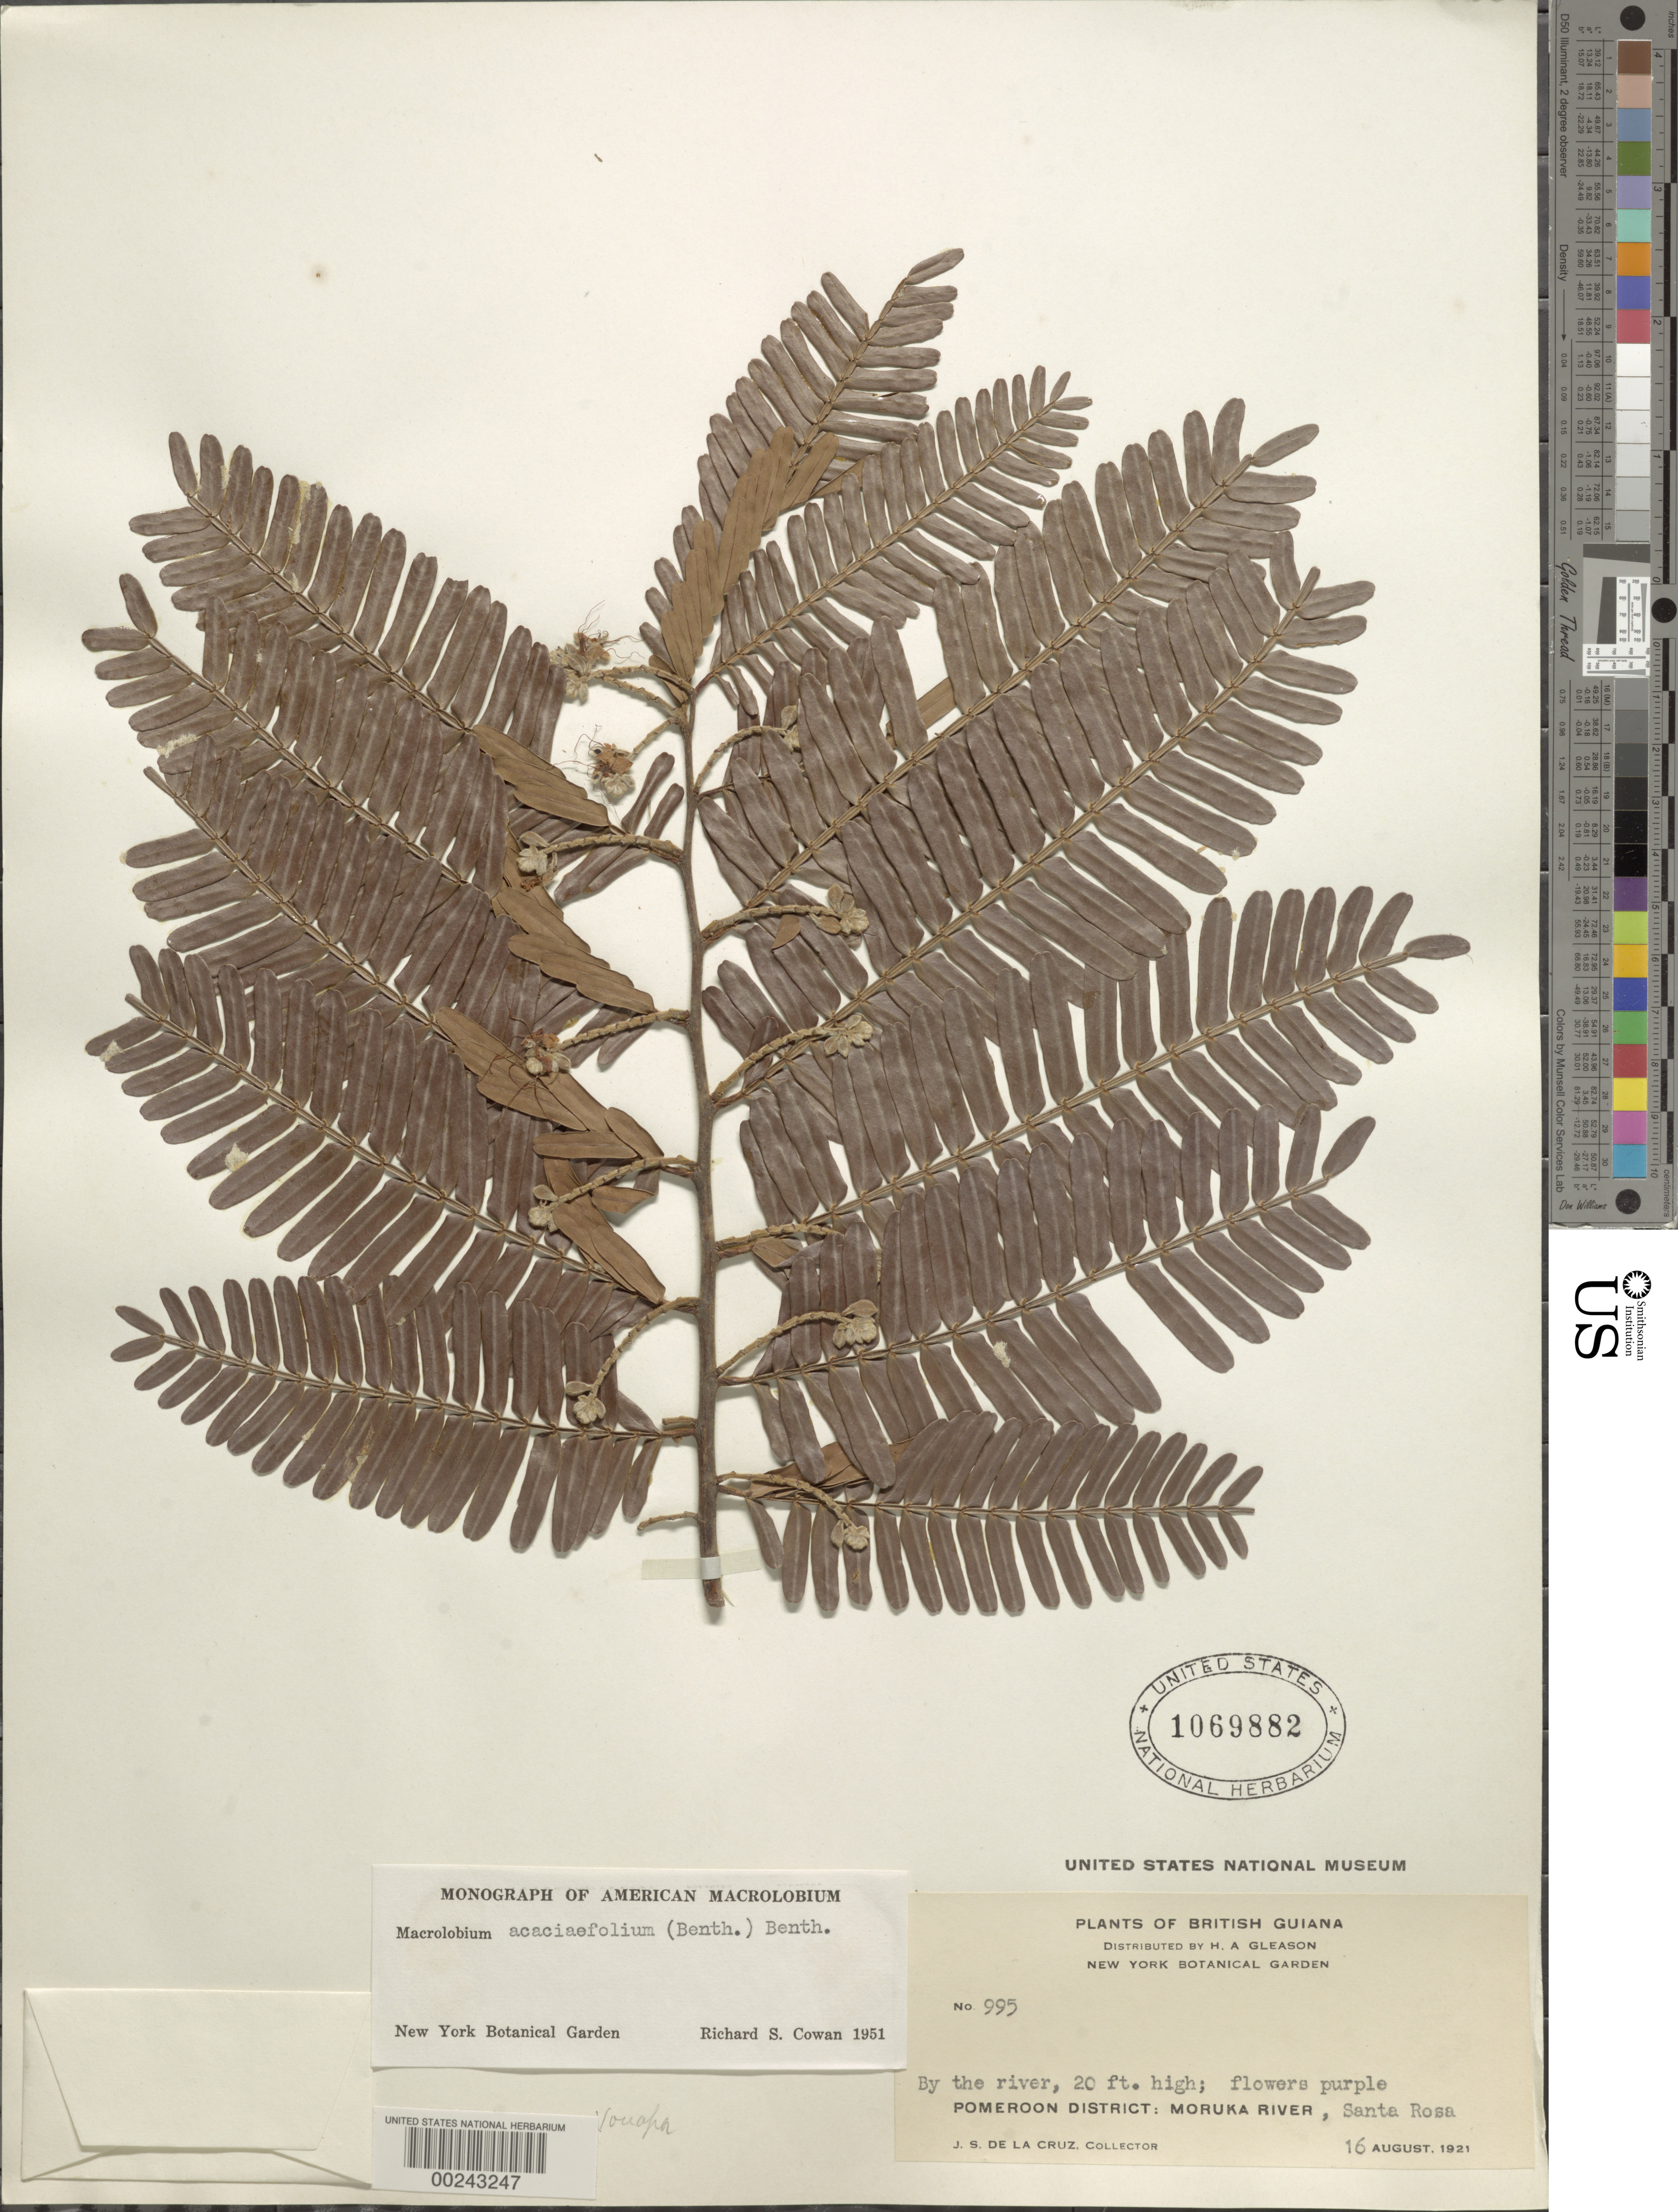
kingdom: Plantae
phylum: Tracheophyta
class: Magnoliopsida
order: Fabales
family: Fabaceae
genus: Macrolobium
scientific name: Macrolobium acaciifolium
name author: (Benth.) Benth.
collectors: J. S. de la Cruz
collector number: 995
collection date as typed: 16 Aug 1921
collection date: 1921-08-16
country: Guyana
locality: Santa rosa, moruka river; pomeroon district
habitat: By the river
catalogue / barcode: US 1069882